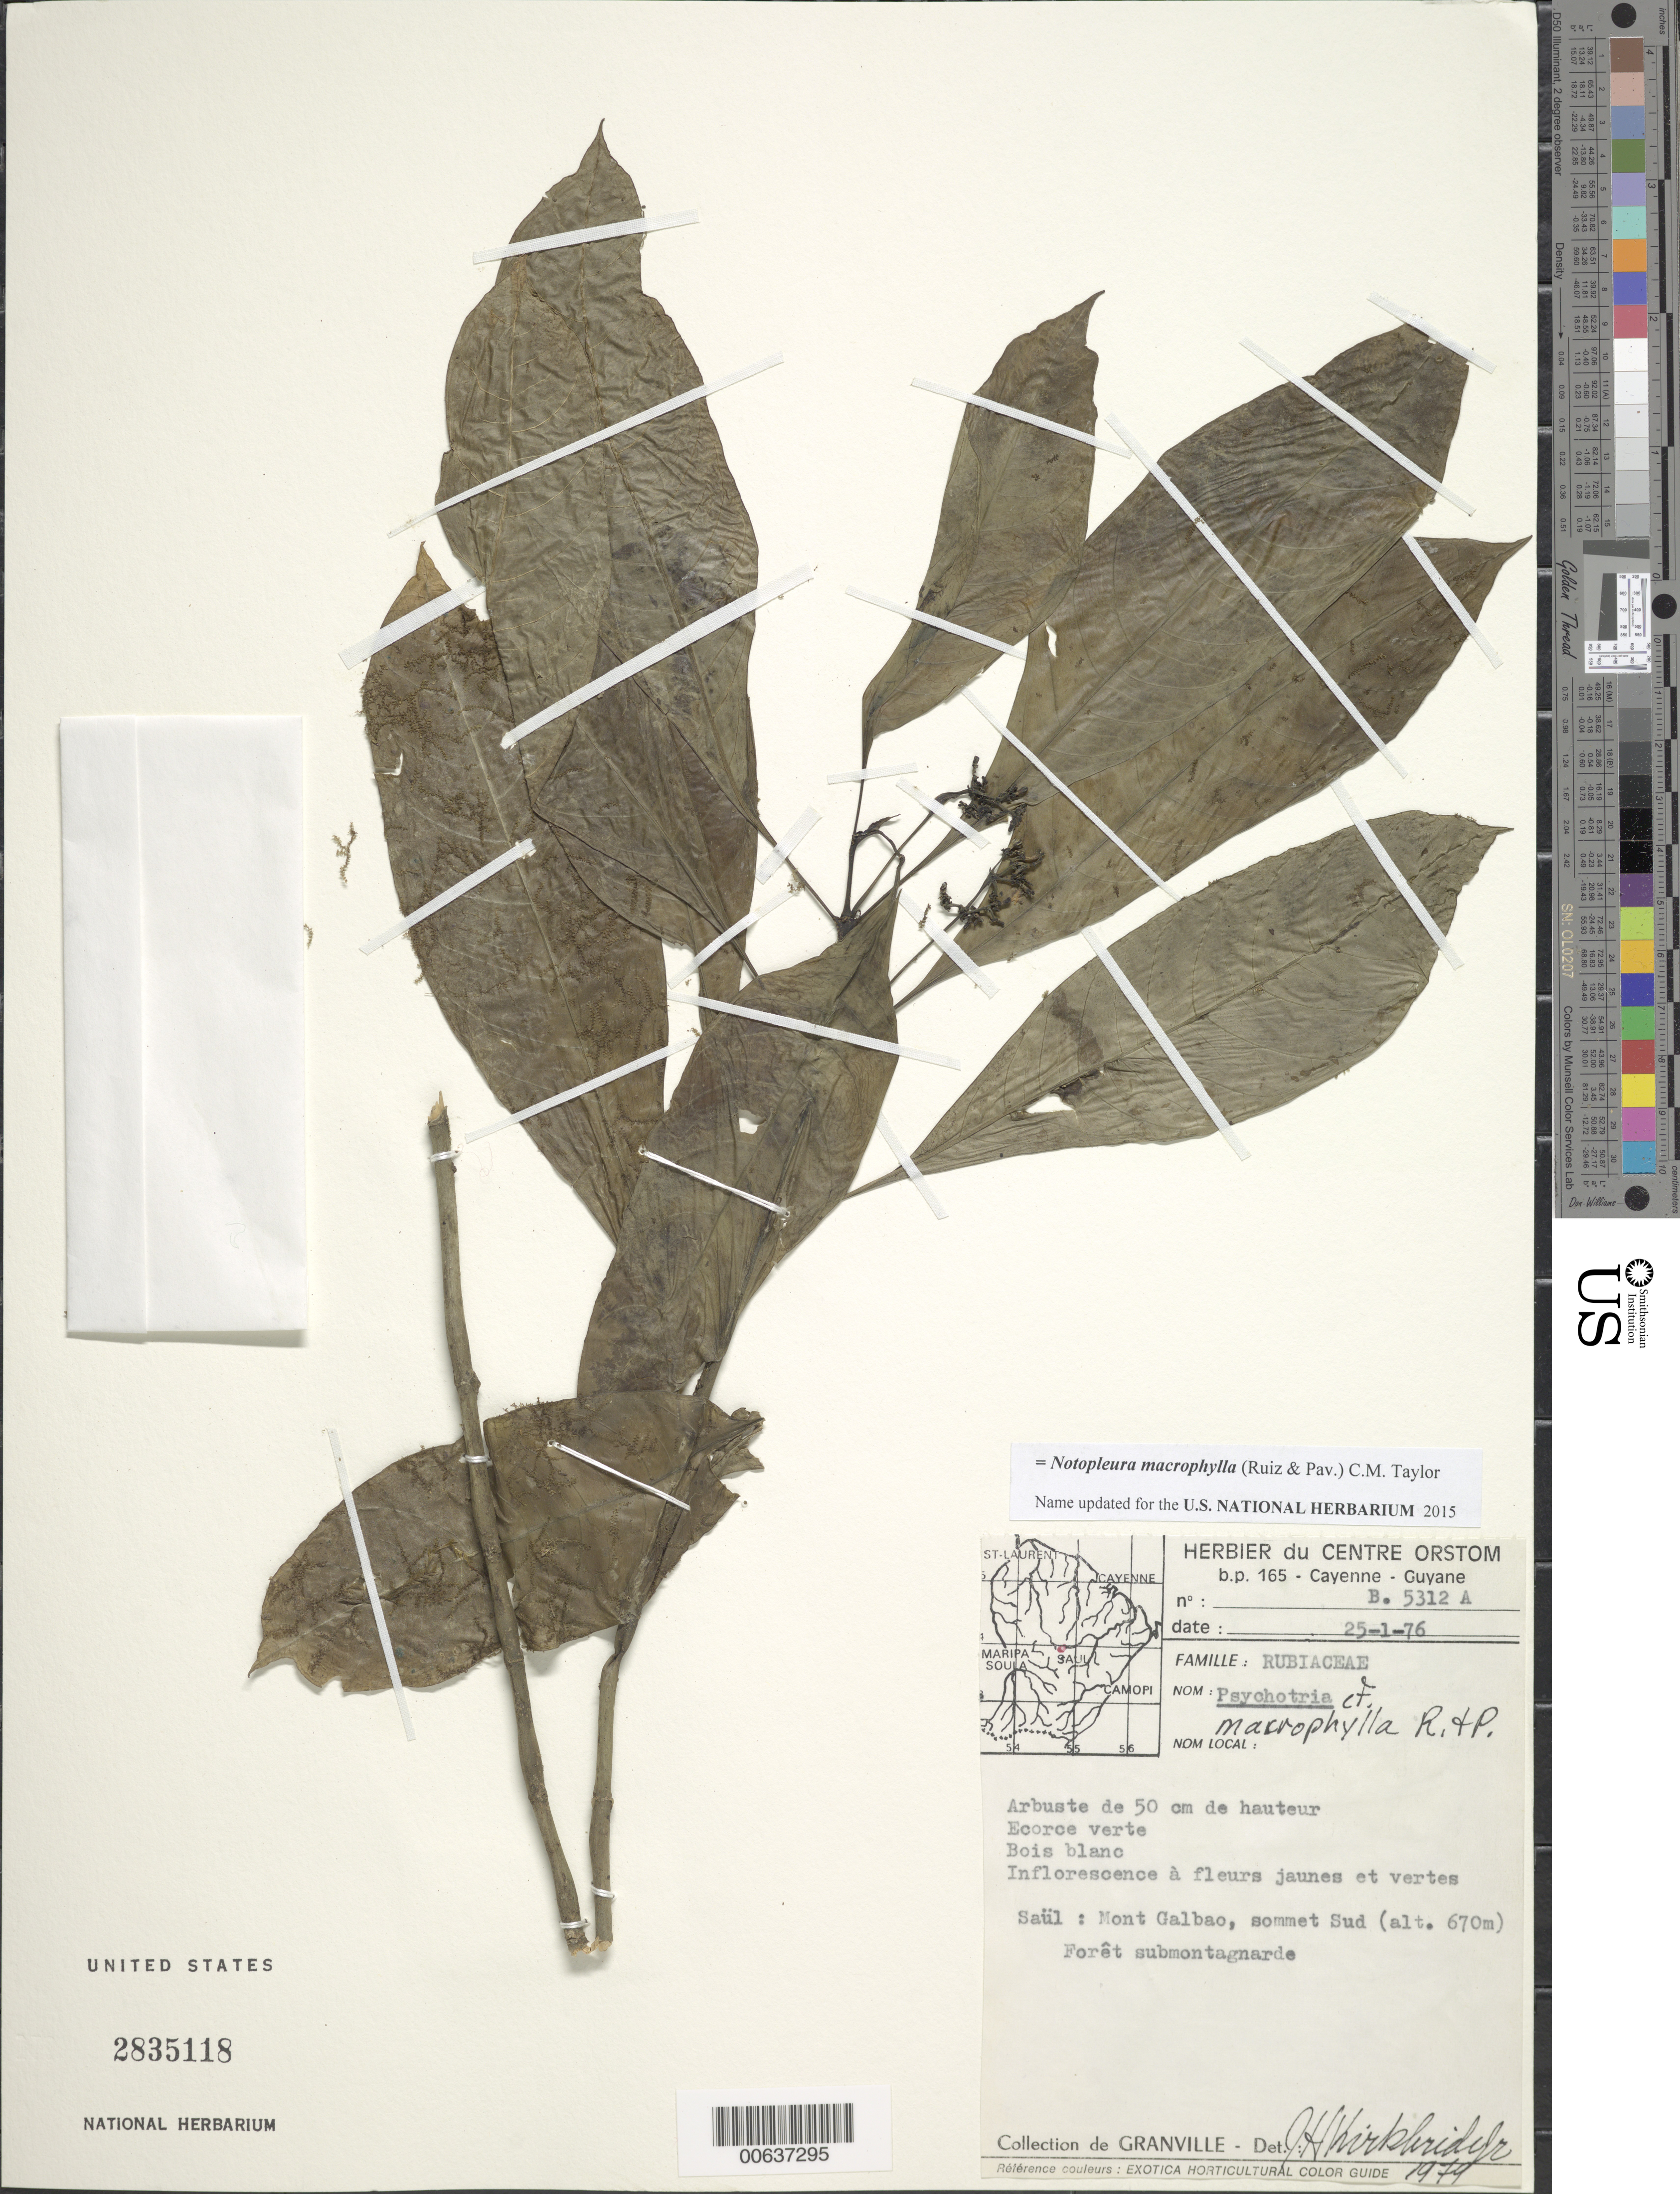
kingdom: Plantae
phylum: Tracheophyta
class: Magnoliopsida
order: Gentianales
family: Rubiaceae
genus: Psychotria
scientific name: Psychotria macrophylla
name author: Ruiz & Pav.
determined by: Kirkbride, J. H.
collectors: J.-J. de Granville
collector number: B 5312 A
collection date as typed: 25-Jan-76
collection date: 1976-01-25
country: French Guiana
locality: Saül, Mt. Galbao, sommet sud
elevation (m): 670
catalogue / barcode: US 2835118